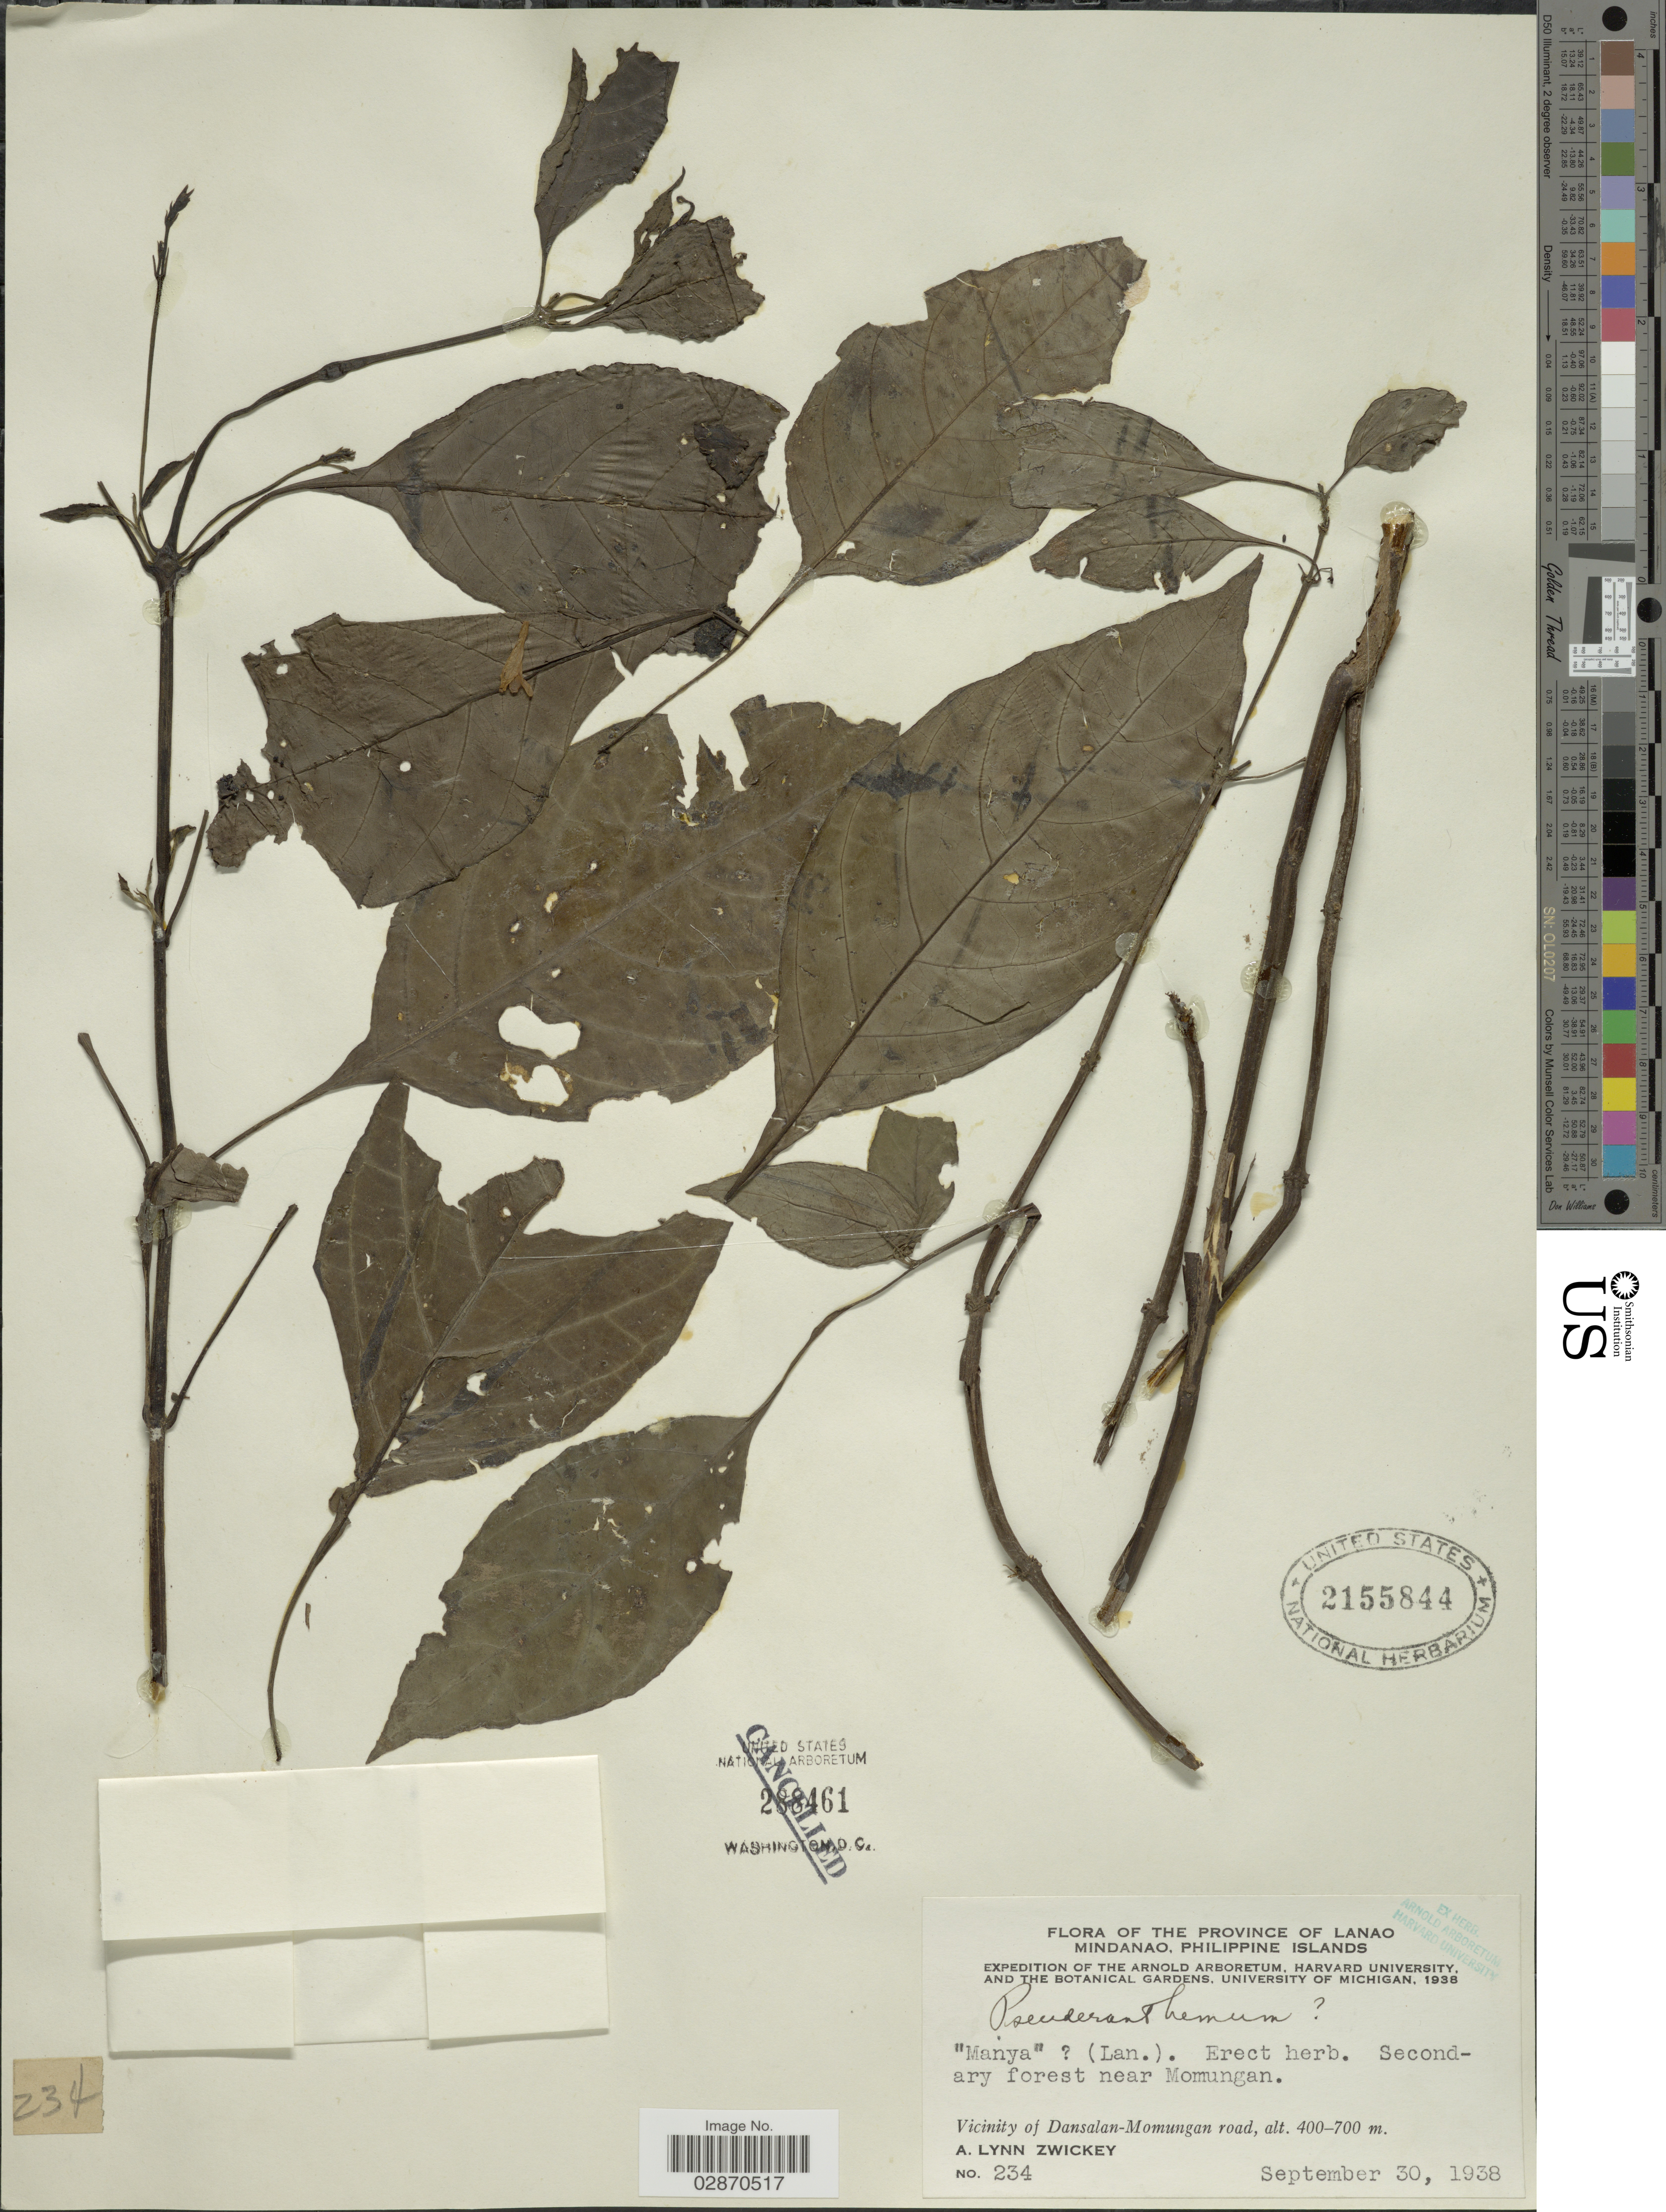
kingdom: Plantae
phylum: Tracheophyta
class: Magnoliopsida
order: Lamiales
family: Acanthaceae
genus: Pseuderanthemum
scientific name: Pseuderanthemum sp.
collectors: A. Zwickey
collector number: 234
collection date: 1938-09-30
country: Philippines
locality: Lanao Mindanao. Secondary forest near Momungan. Vicinity of Dansalan-Momungan road.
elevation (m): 400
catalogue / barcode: US 2155844